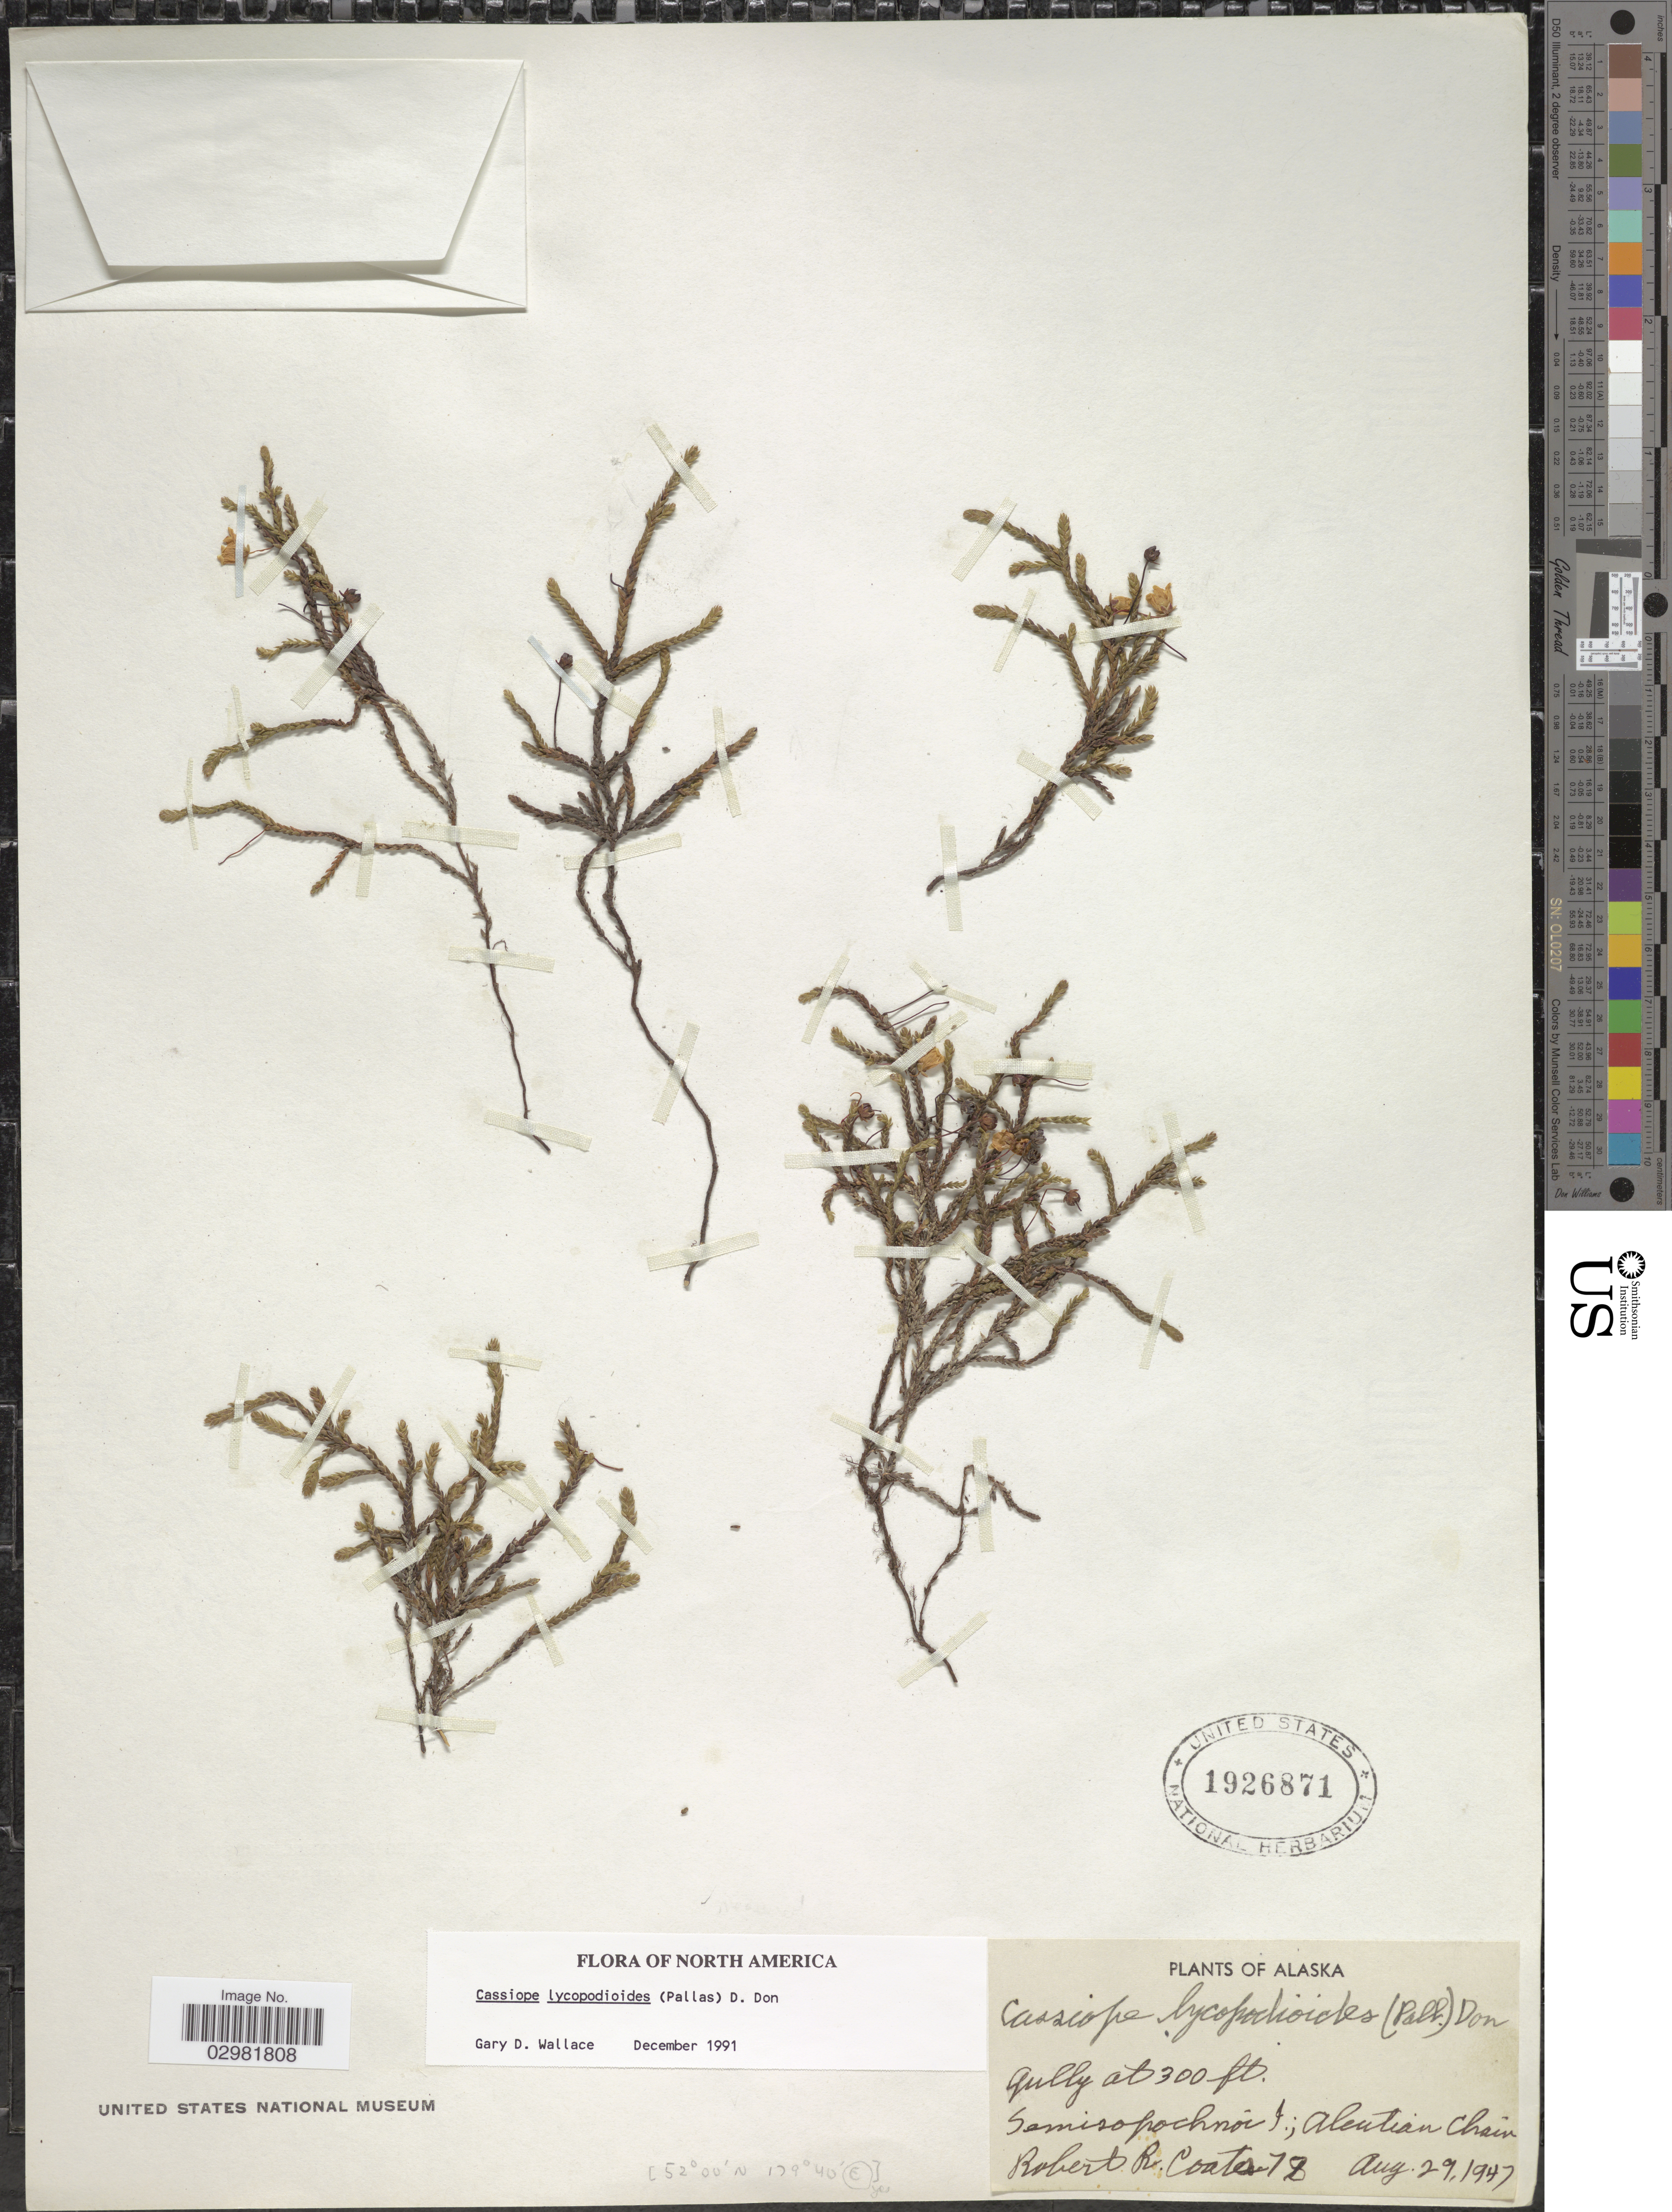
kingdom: Plantae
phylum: Tracheophyta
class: Magnoliopsida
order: Ericales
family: Ericaceae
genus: Cassiope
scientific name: Cassiope lycopodioides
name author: (Pall.) D. Don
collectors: R. Coats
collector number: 17*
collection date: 1947-08-29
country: United States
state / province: Alaska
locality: Semisopochnoi I.; Aleutian Chain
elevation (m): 91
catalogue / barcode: US 1926871